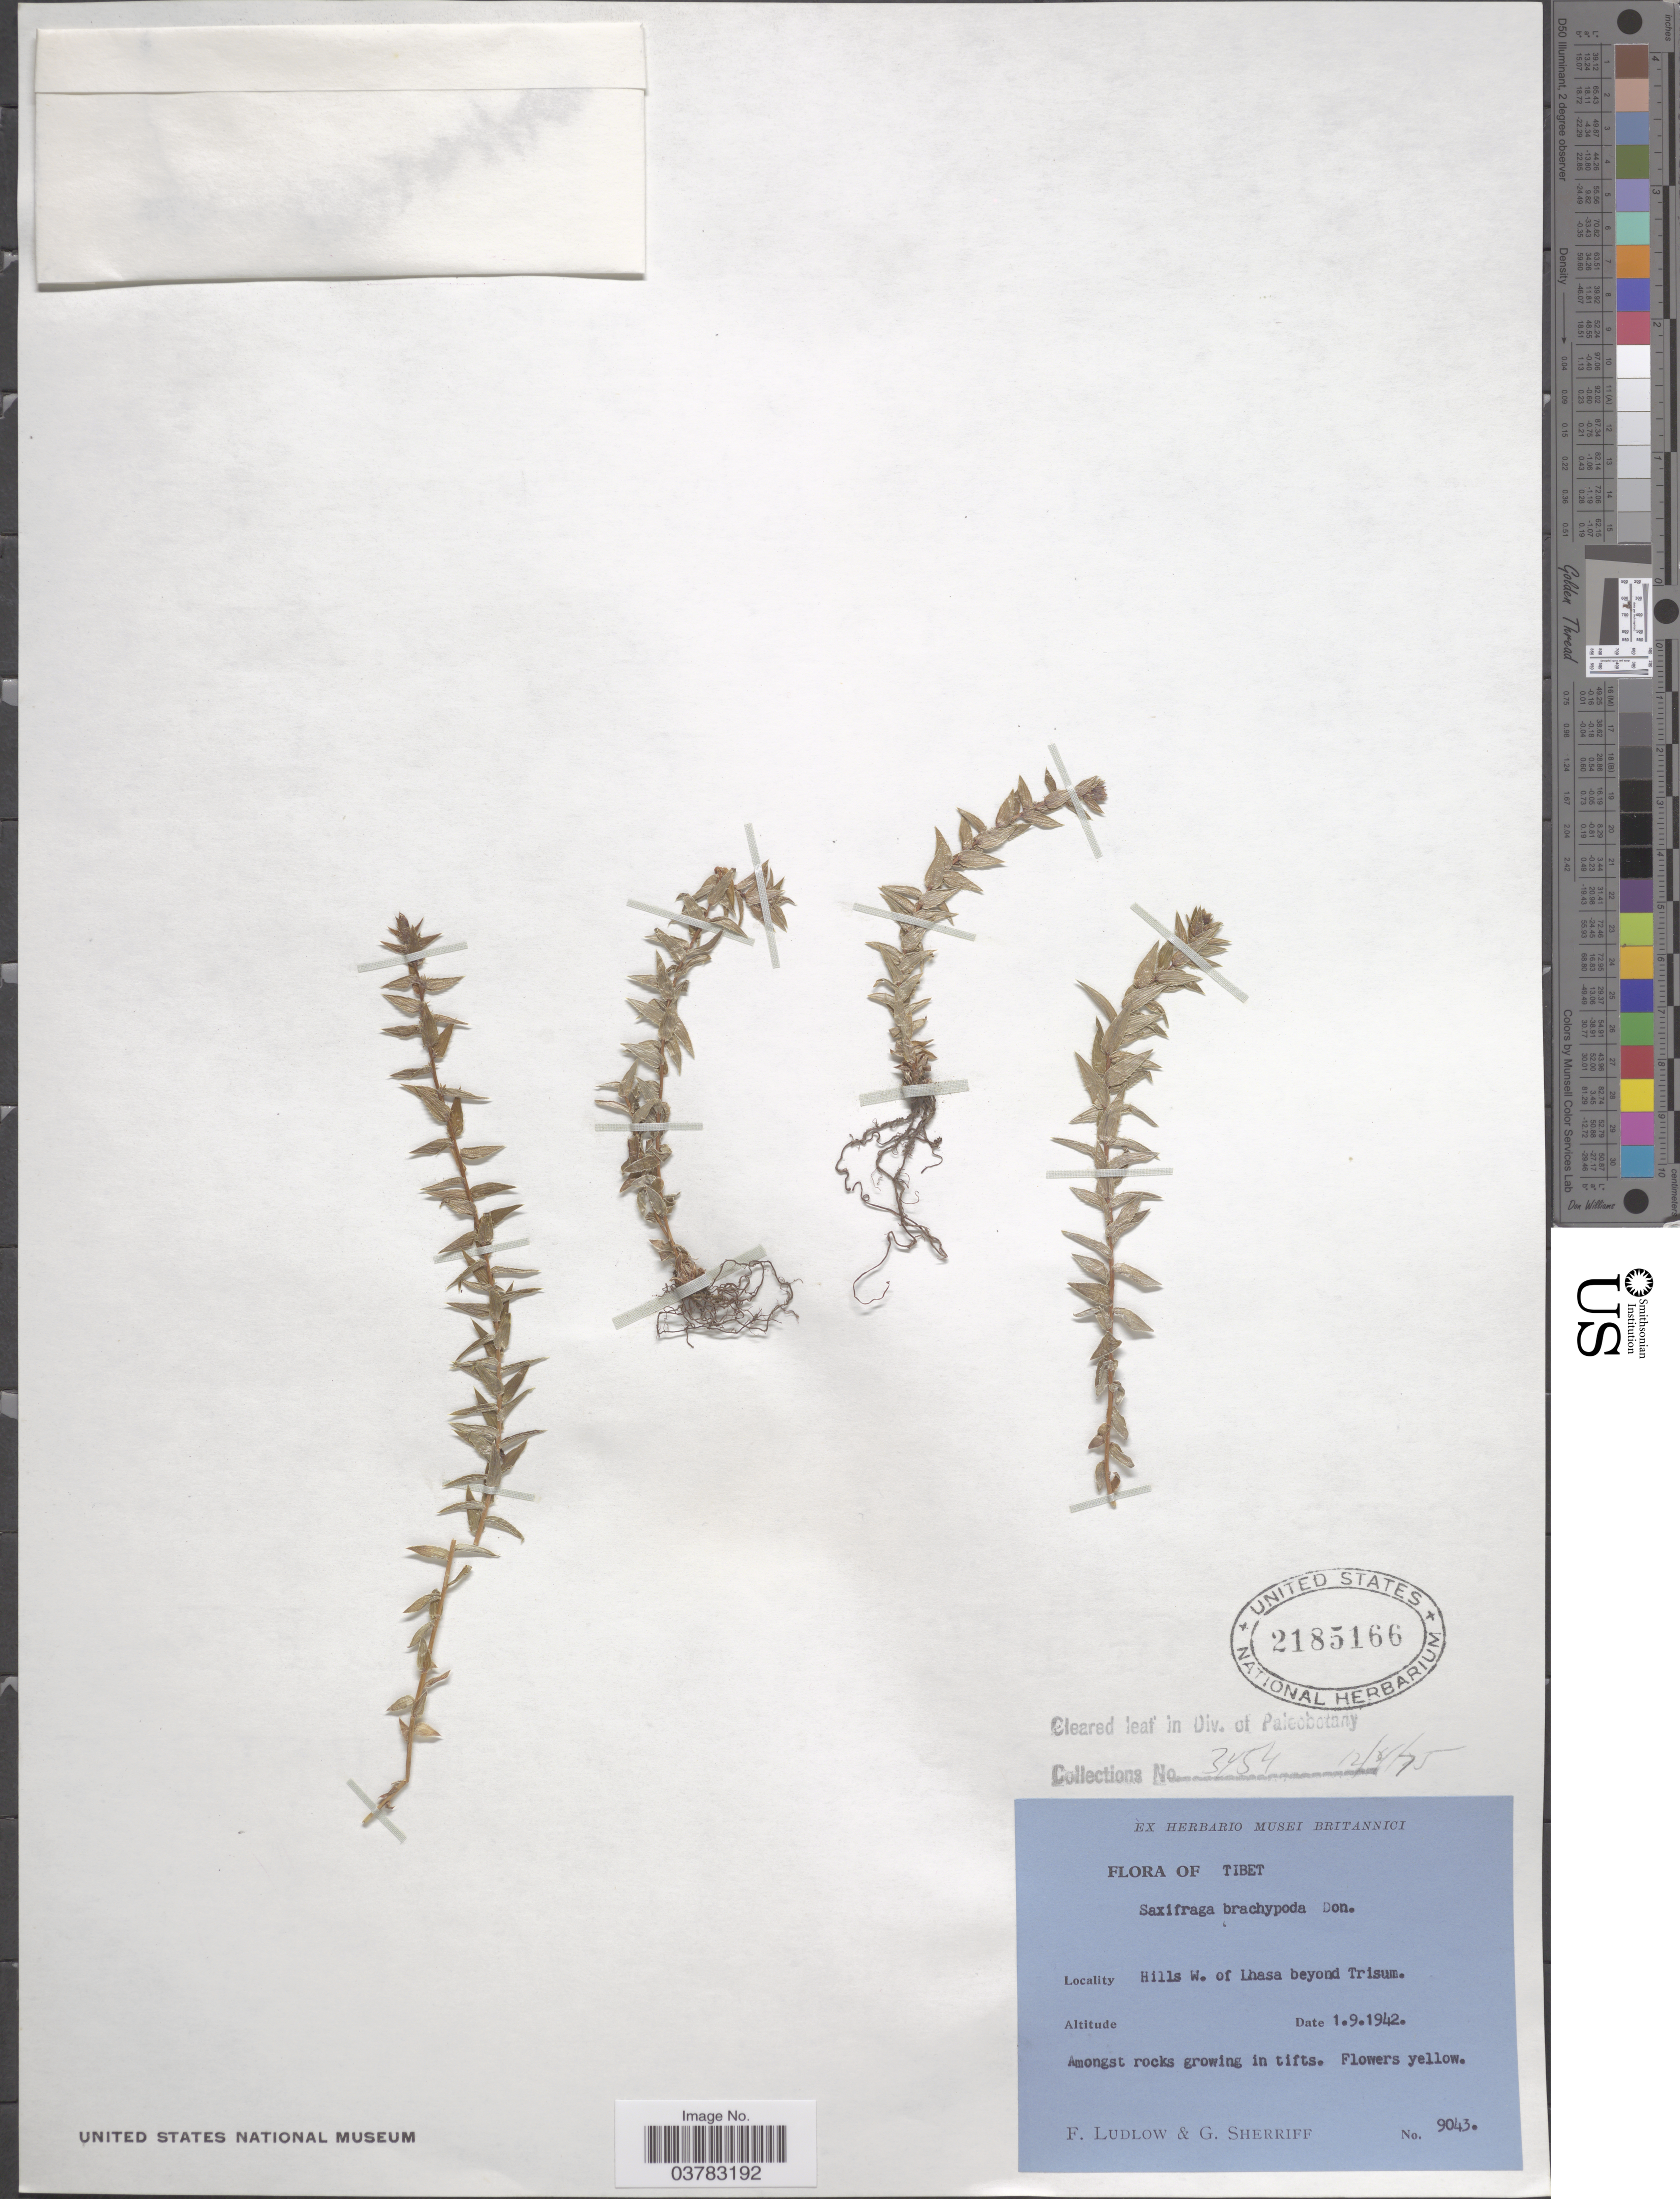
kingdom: Plantae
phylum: Tracheophyta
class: Magnoliopsida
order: Saxifragales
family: Saxifragaceae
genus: Saxifraga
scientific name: Saxifraga brachypoda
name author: D. Don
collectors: F. Ludlow & G. Sherriff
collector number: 9043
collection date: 1942-09-01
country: China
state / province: Xizang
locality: Tibet. Hills W. of Lhasa beyond Trisum.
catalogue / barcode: US 2185166